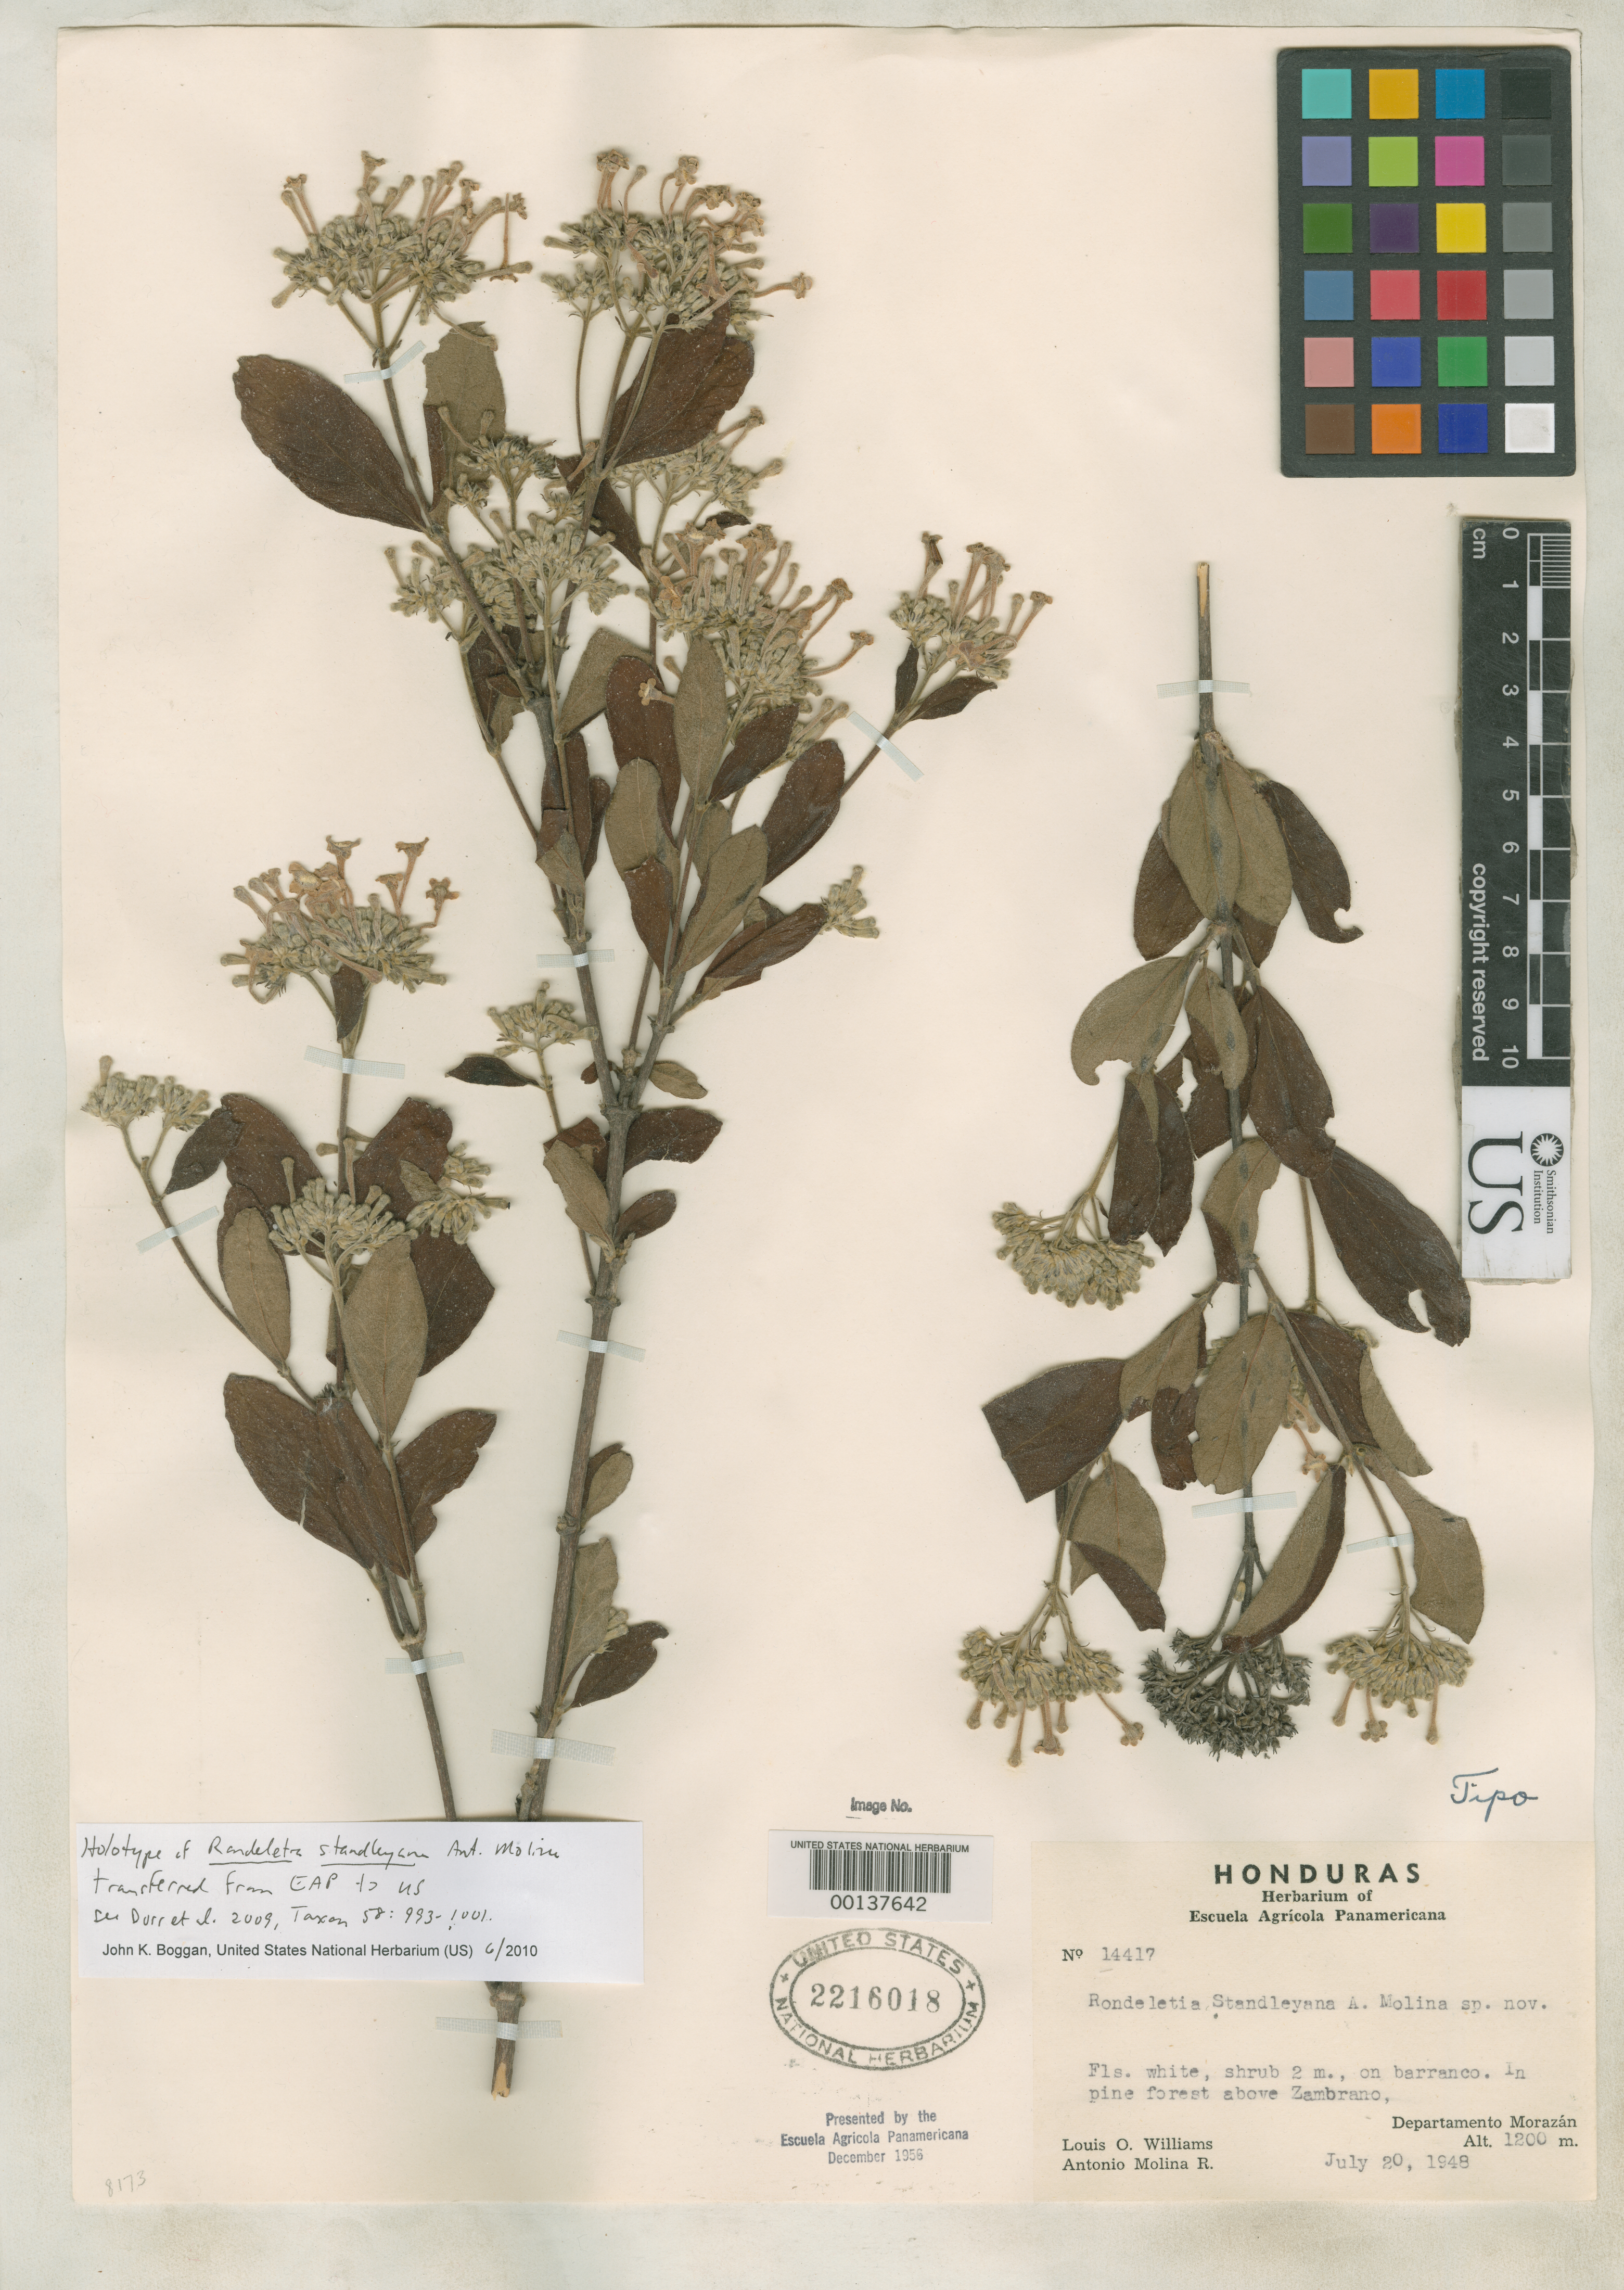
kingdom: Plantae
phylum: Tracheophyta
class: Magnoliopsida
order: Gentianales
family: Rubiaceae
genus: Rondeletia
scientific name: Rondeletia standleyana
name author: Ant. Molina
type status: Holotype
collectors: L. O. Williams & A. Molina R.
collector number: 14417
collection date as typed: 20 Jul 1948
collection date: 1948-07-20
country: Honduras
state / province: Fco. Morazán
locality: Arribade Zambrano.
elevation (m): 1200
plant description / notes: "Presented by the Escuela Agricola Panamericana December 1956." Holotype, transferred from EAP to US (see Dorr et al. 2009, Taxon 58: 993-1001).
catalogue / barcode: US 2216018